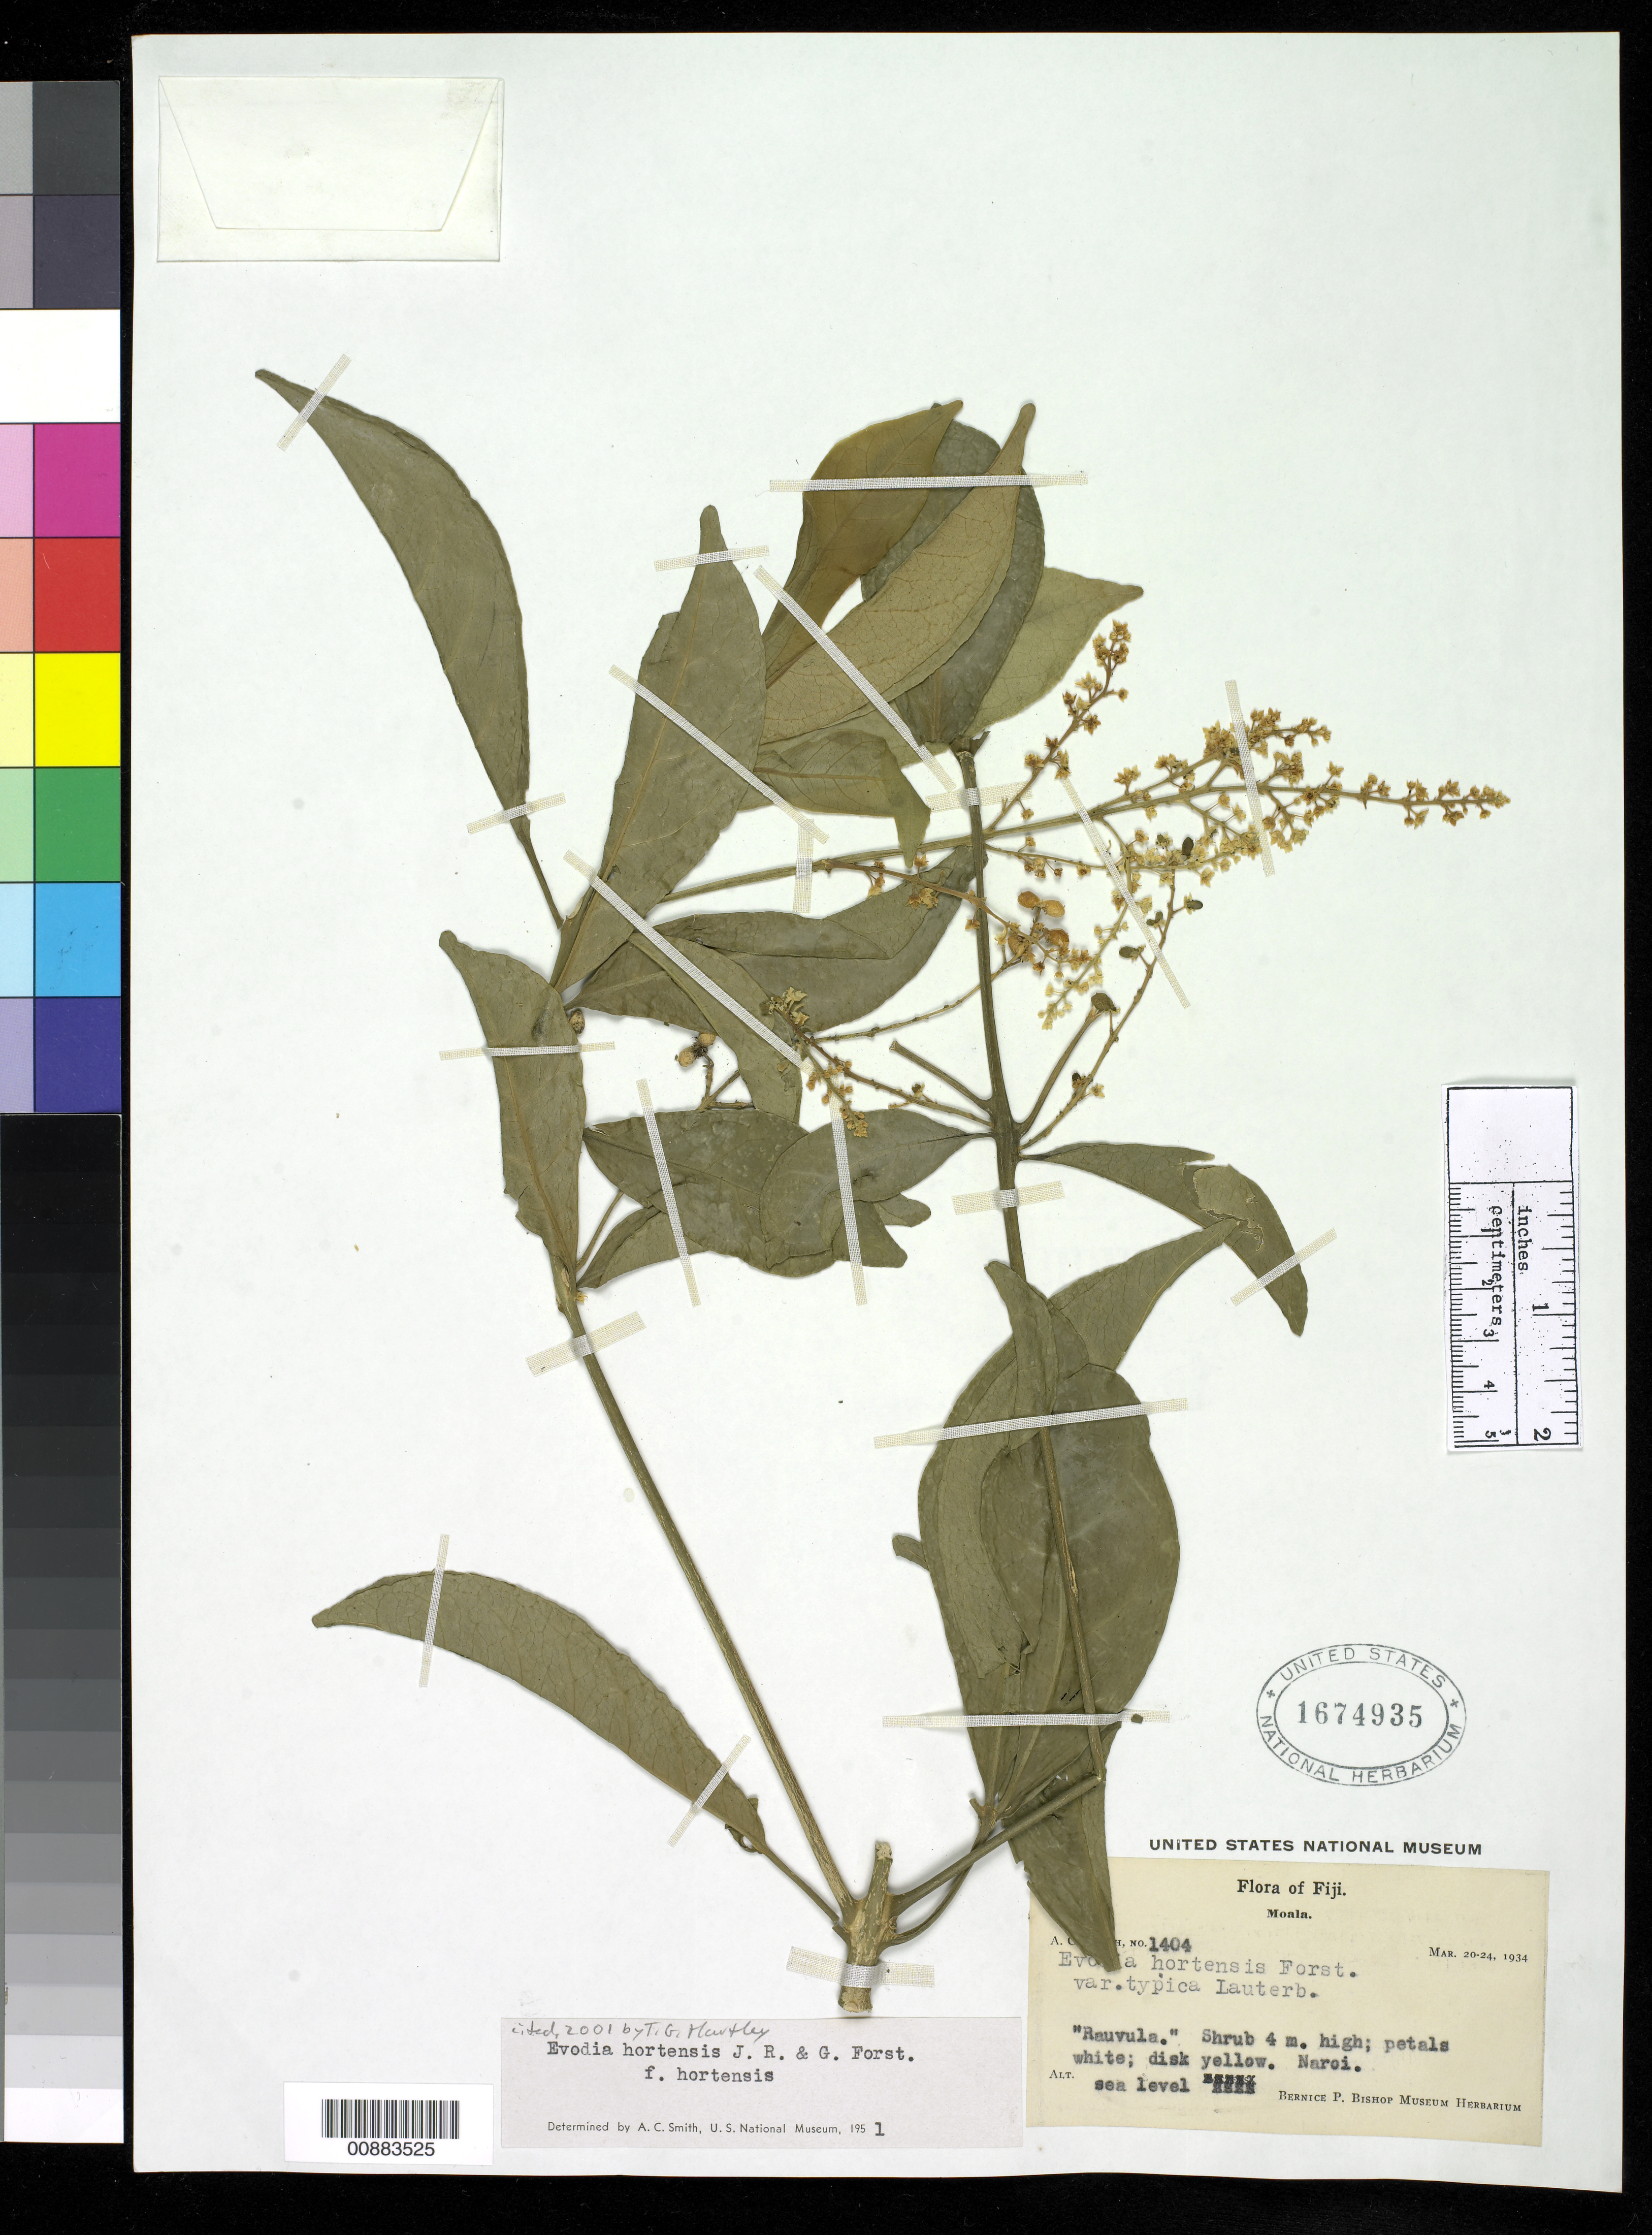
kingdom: Plantae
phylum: Tracheophyta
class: Magnoliopsida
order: Sapindales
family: Rutaceae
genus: Euodia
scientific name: Euodia hortensis var. typica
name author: J.R. Forst. & G. Forst.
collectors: C. A. Smith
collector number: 1404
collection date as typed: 20 Mar 1934 to 24 Mar 1934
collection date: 1934-03-20/1934-03-24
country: Fiji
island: Moala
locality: Naroi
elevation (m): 0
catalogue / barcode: US 1674935